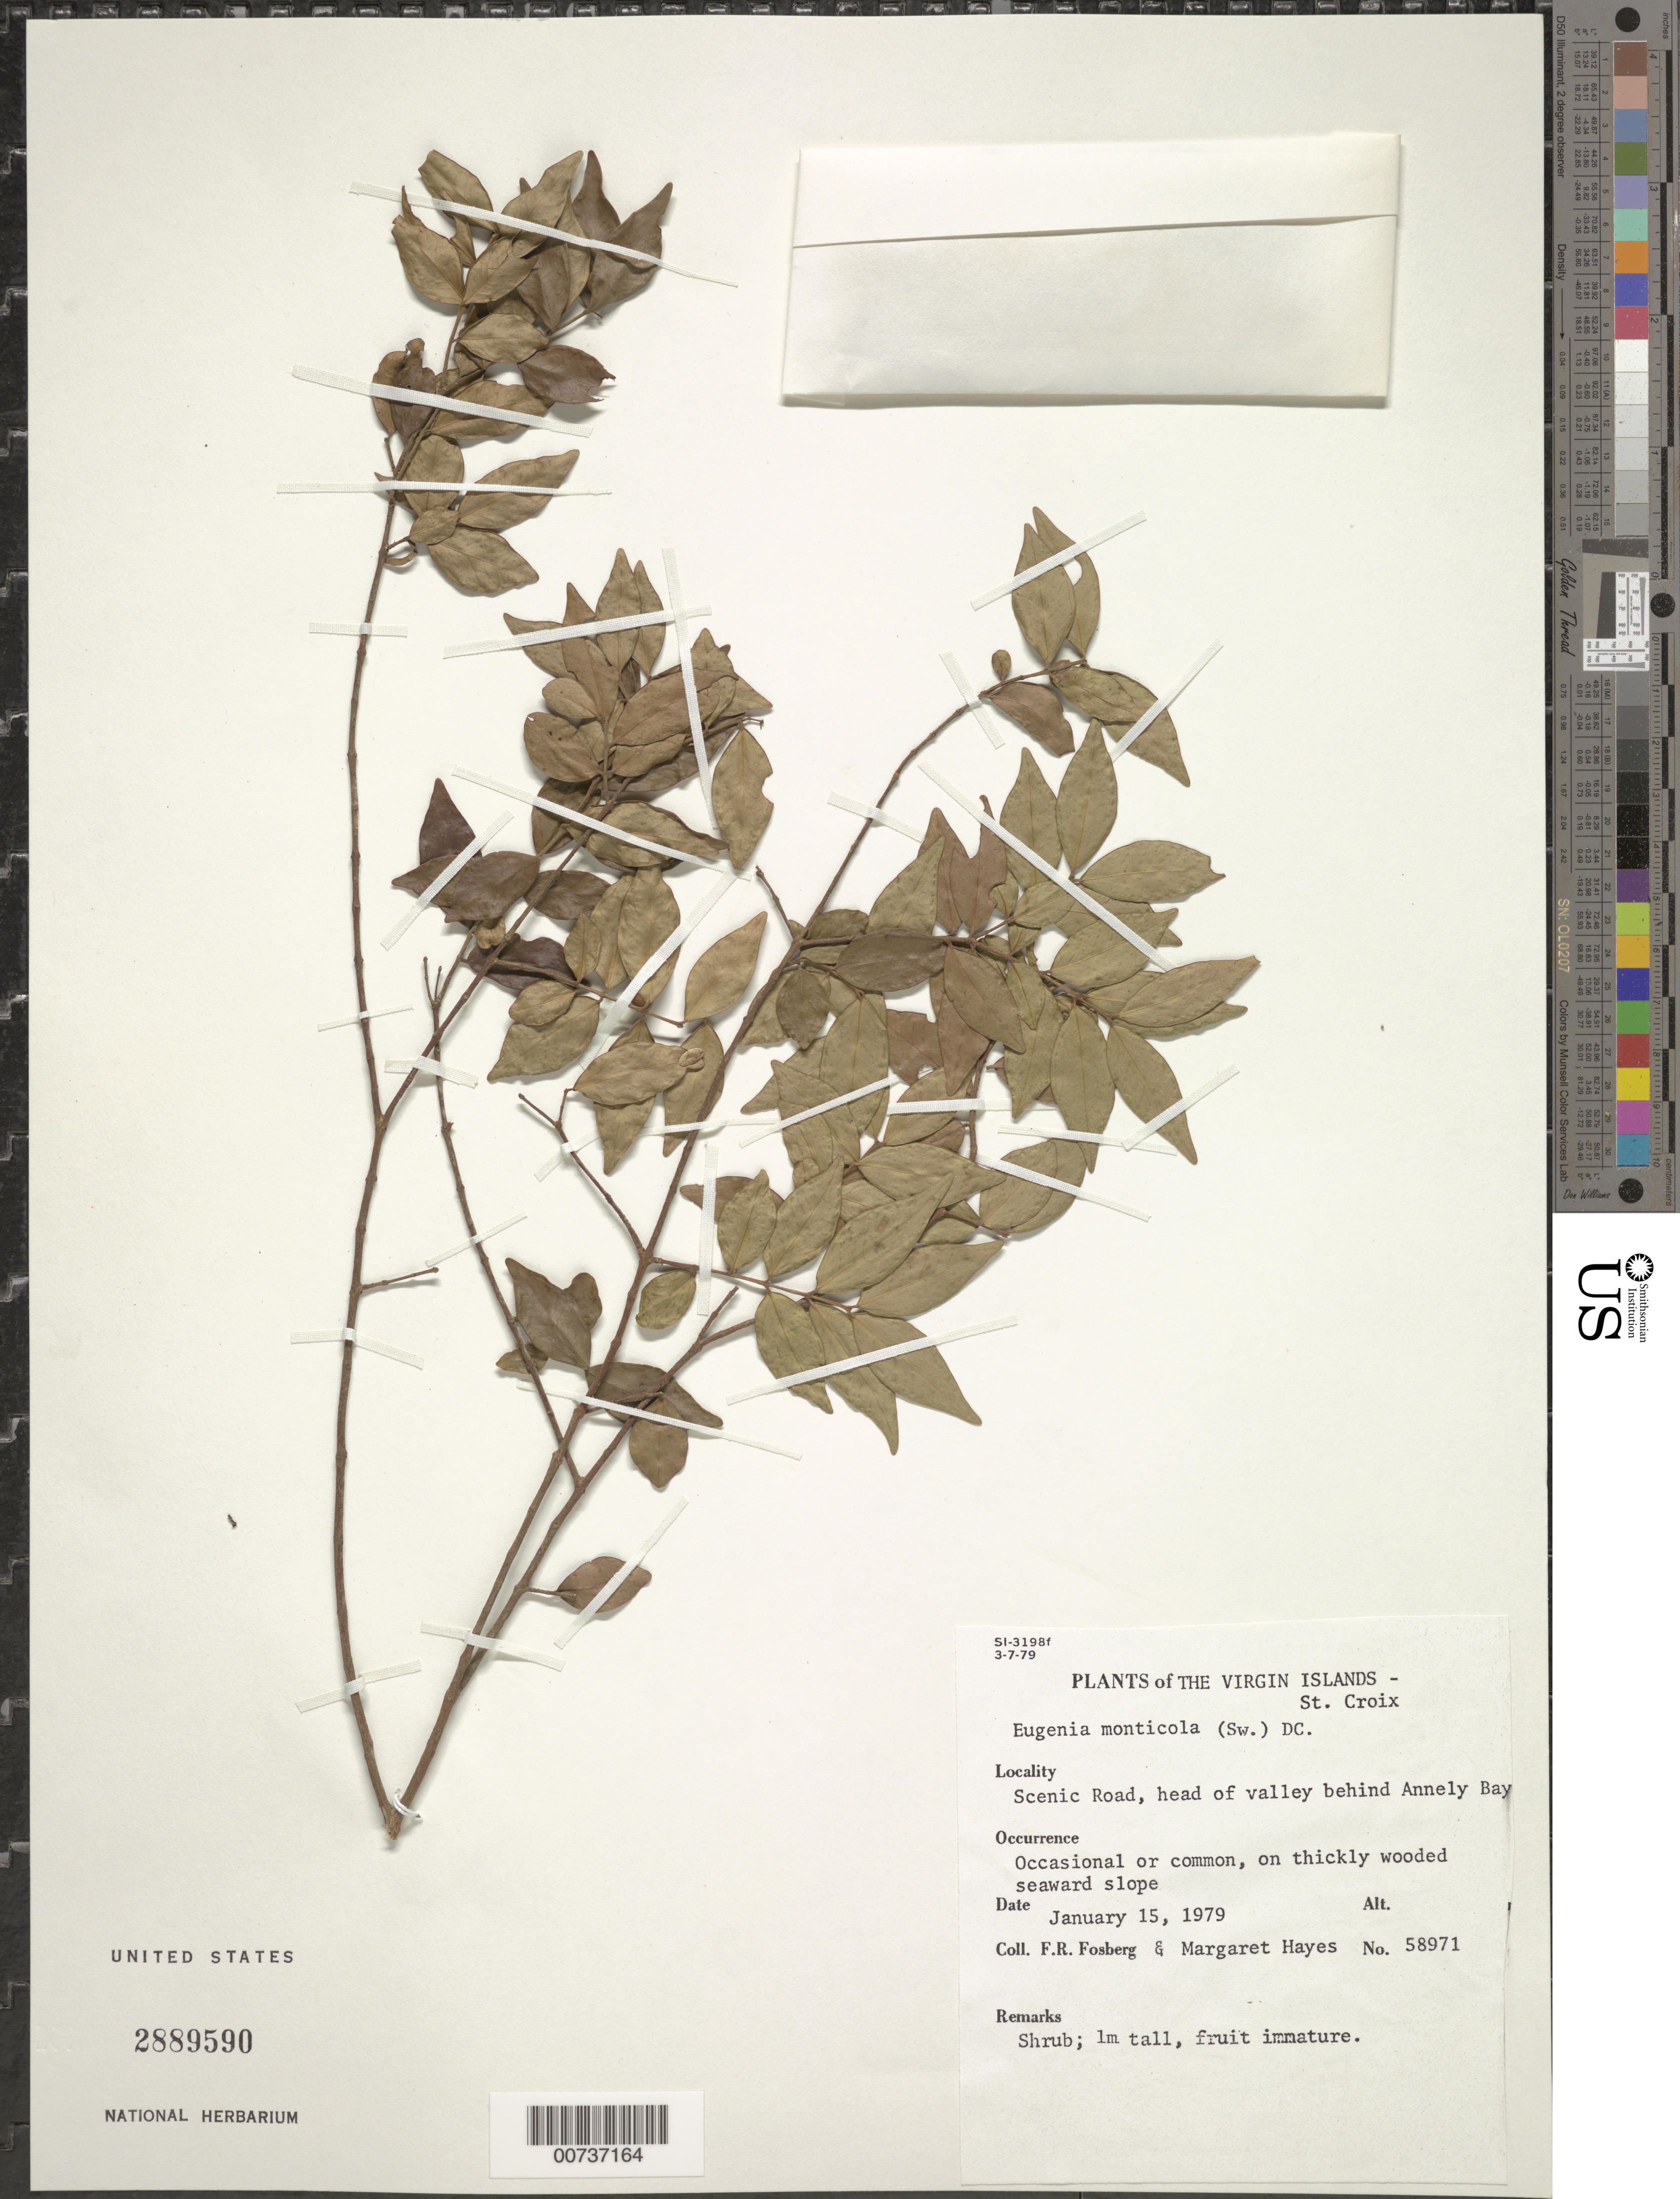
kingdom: Plantae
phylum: Tracheophyta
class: Magnoliopsida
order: Myrtales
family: Myrtaceae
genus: Eugenia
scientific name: Eugenia monticola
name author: (Sw.) DC.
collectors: F. R. Fosberg & M. Hayes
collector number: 58971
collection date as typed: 15 Jan 1979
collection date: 1979-01-15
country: U.S. Virgin Islands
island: St. Croix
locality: Scenic Road, head of valley behind Annely Bay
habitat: Occasional or common, on thickly wooded seaward slope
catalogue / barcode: US 2889590